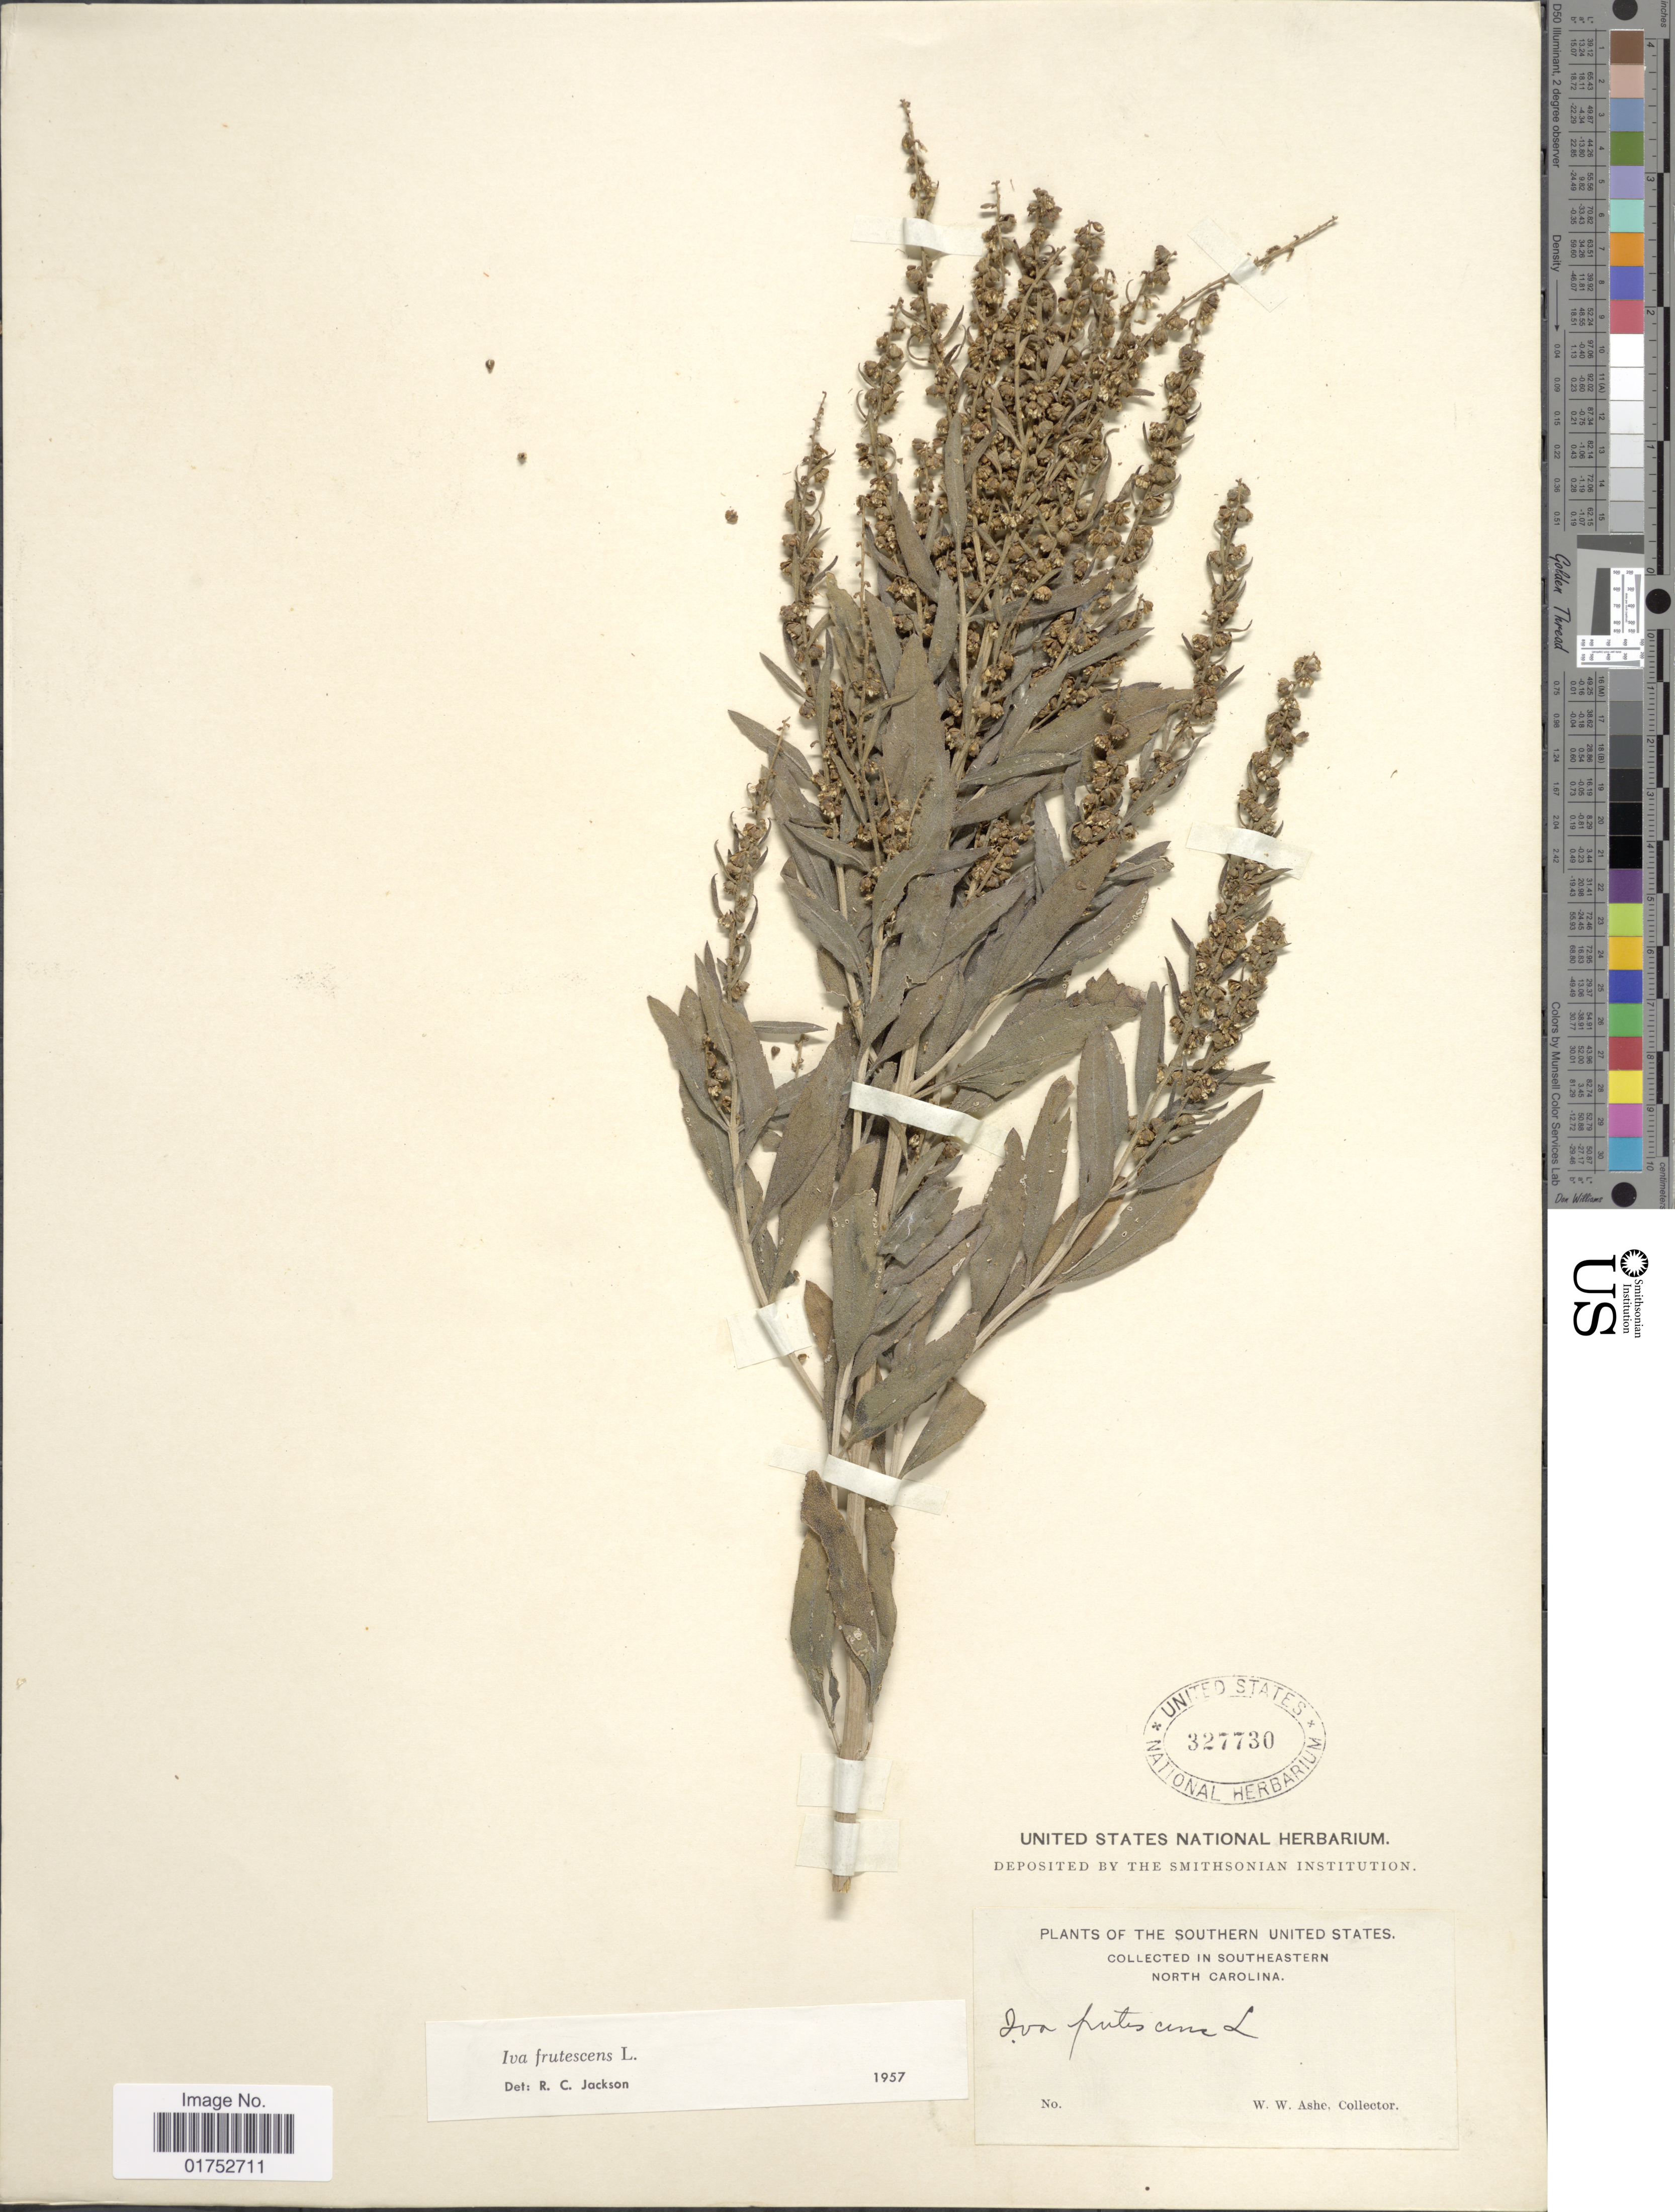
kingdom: Plantae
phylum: Tracheophyta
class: Magnoliopsida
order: Asterales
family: Asteraceae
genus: Iva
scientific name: Iva frutescens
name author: L.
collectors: W. W. Ashe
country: United States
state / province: North Carolina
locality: Southern United States, Southeastern North Carolina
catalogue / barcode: US 327730